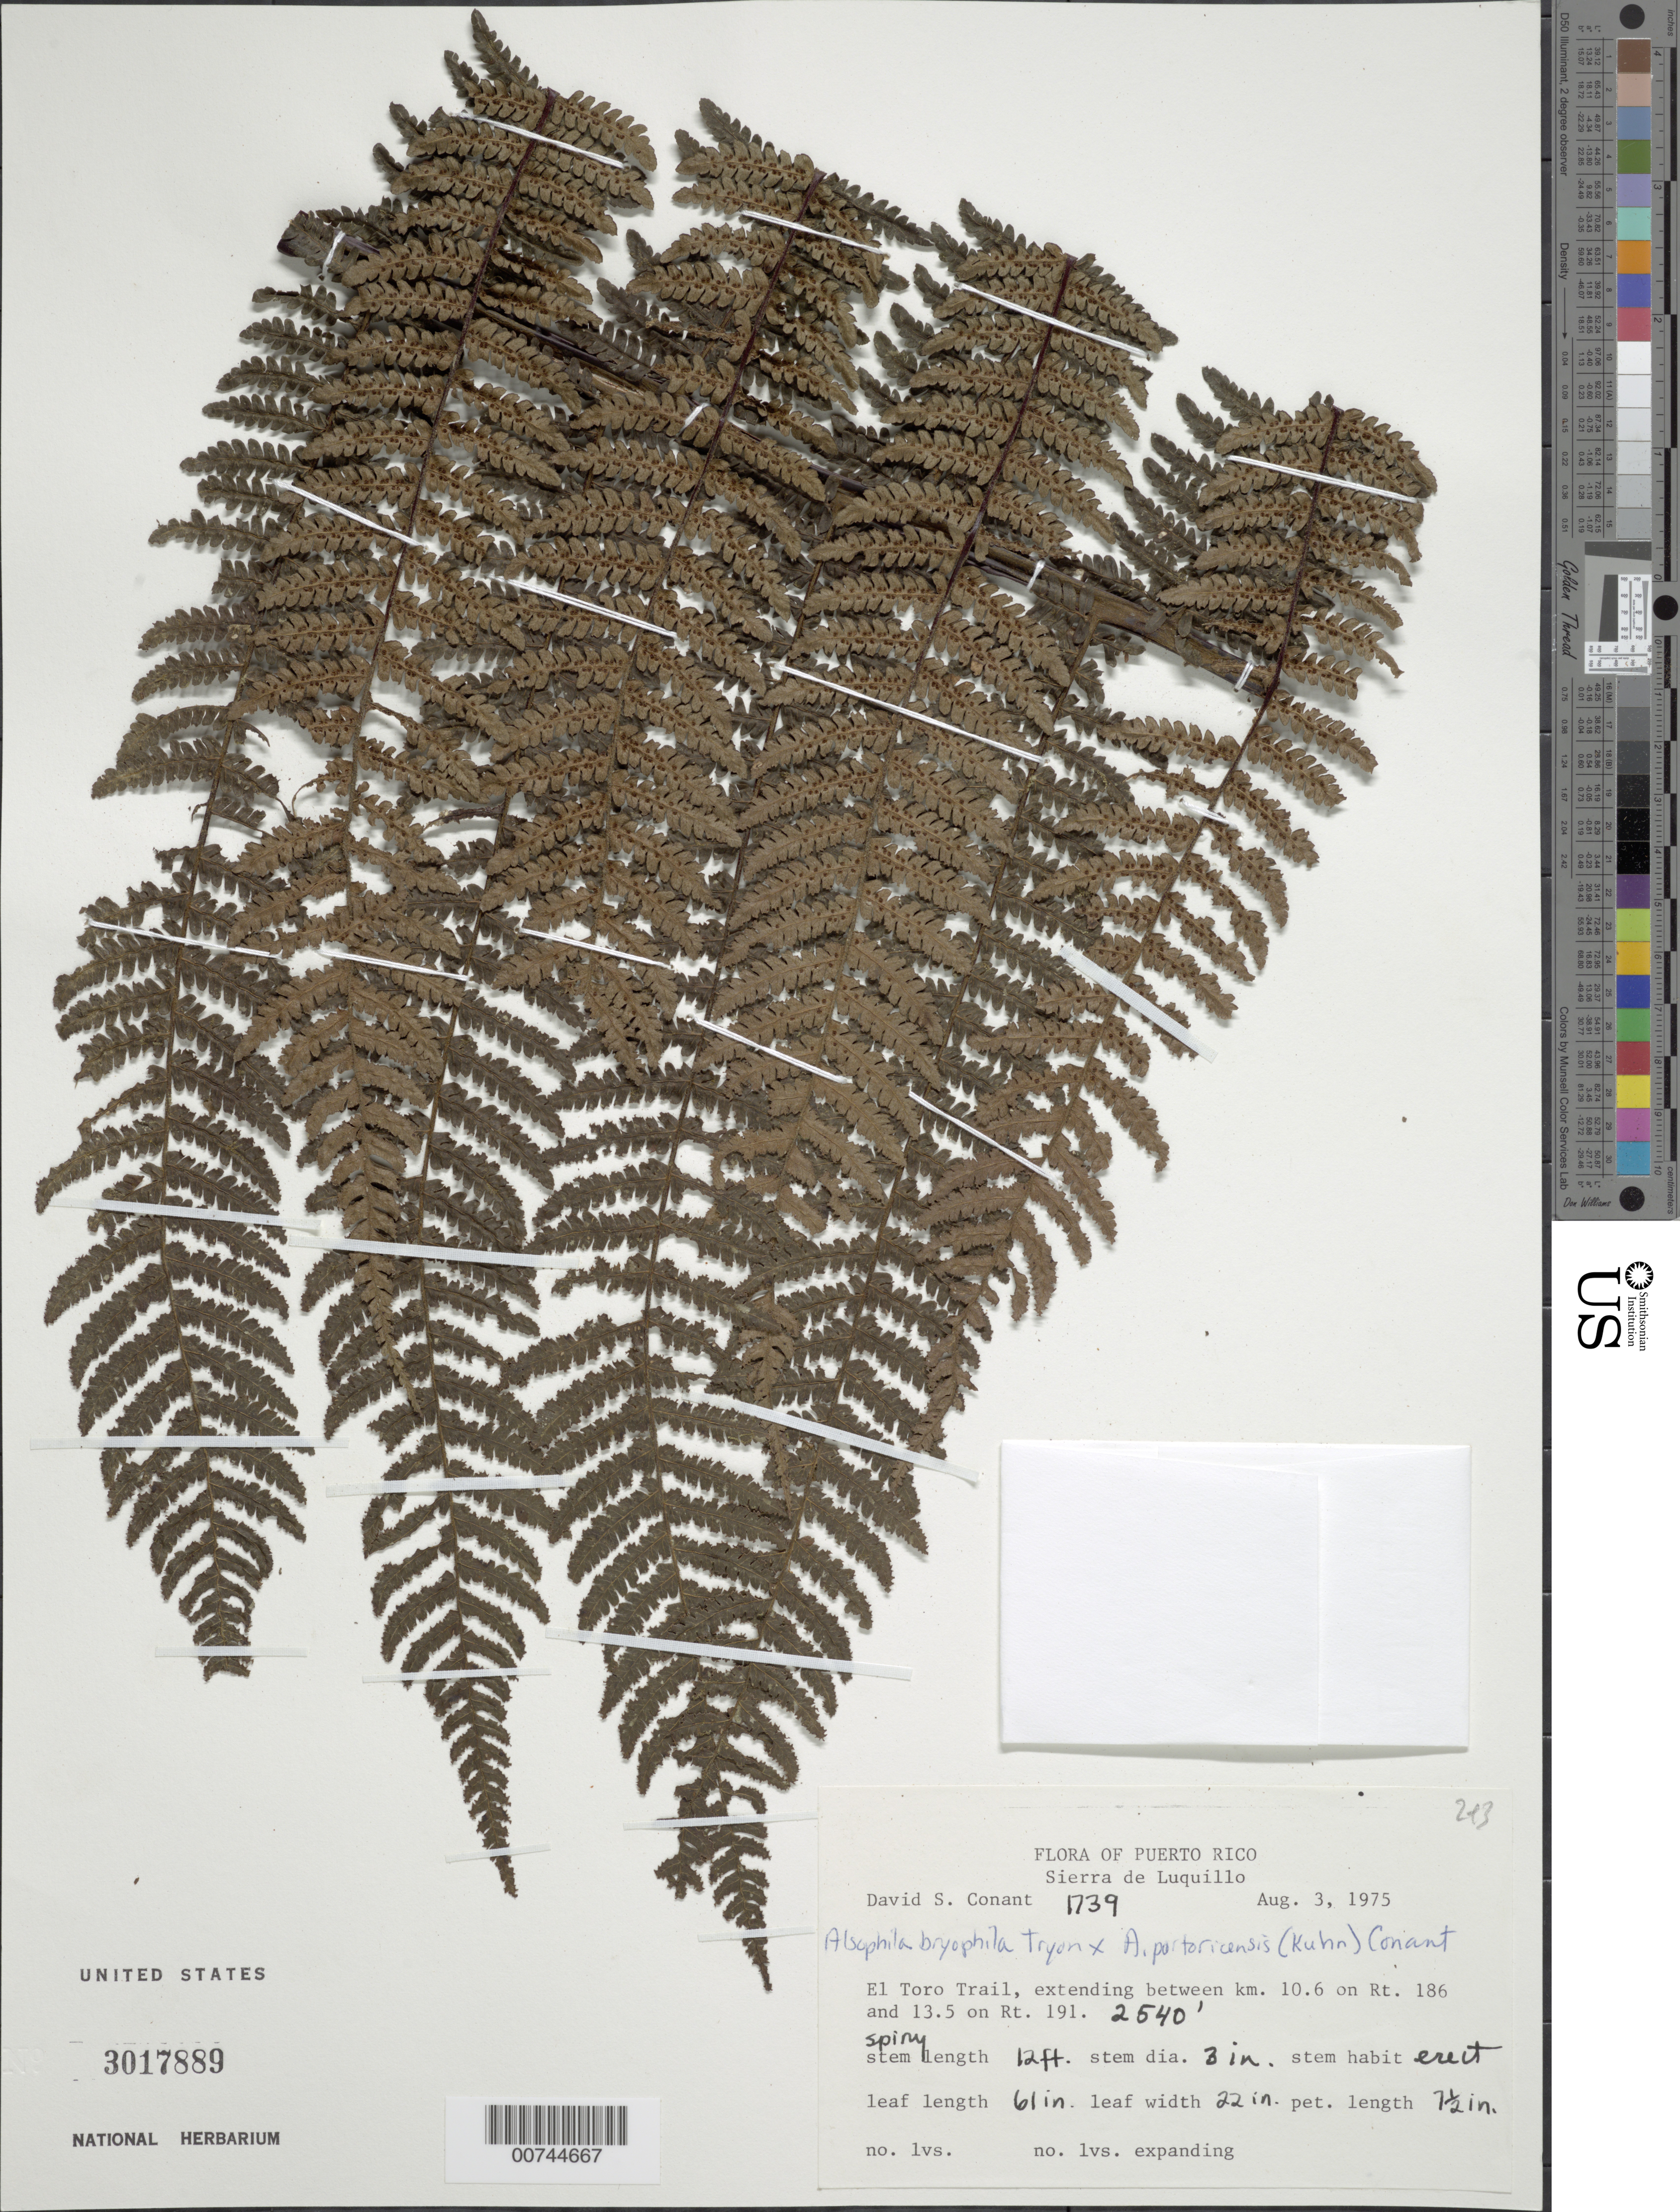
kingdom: Plantae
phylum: Tracheophyta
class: Polypodiopsida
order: Cyatheales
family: Cyatheaceae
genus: Alsophila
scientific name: Alsophila bryophila x A. portoricensis (Spreng. ex Kuhn) D.S. Conant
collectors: D. S. Conant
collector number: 1739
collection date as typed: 03 Aug 1975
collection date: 1975-08-03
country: Puerto Rico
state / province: Luquillo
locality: Sierra de Luquillo. El Toro Trail, extending between km 10.6 on Rt. 186 and 13.5 on Rt. 191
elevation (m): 774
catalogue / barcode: US 3017889